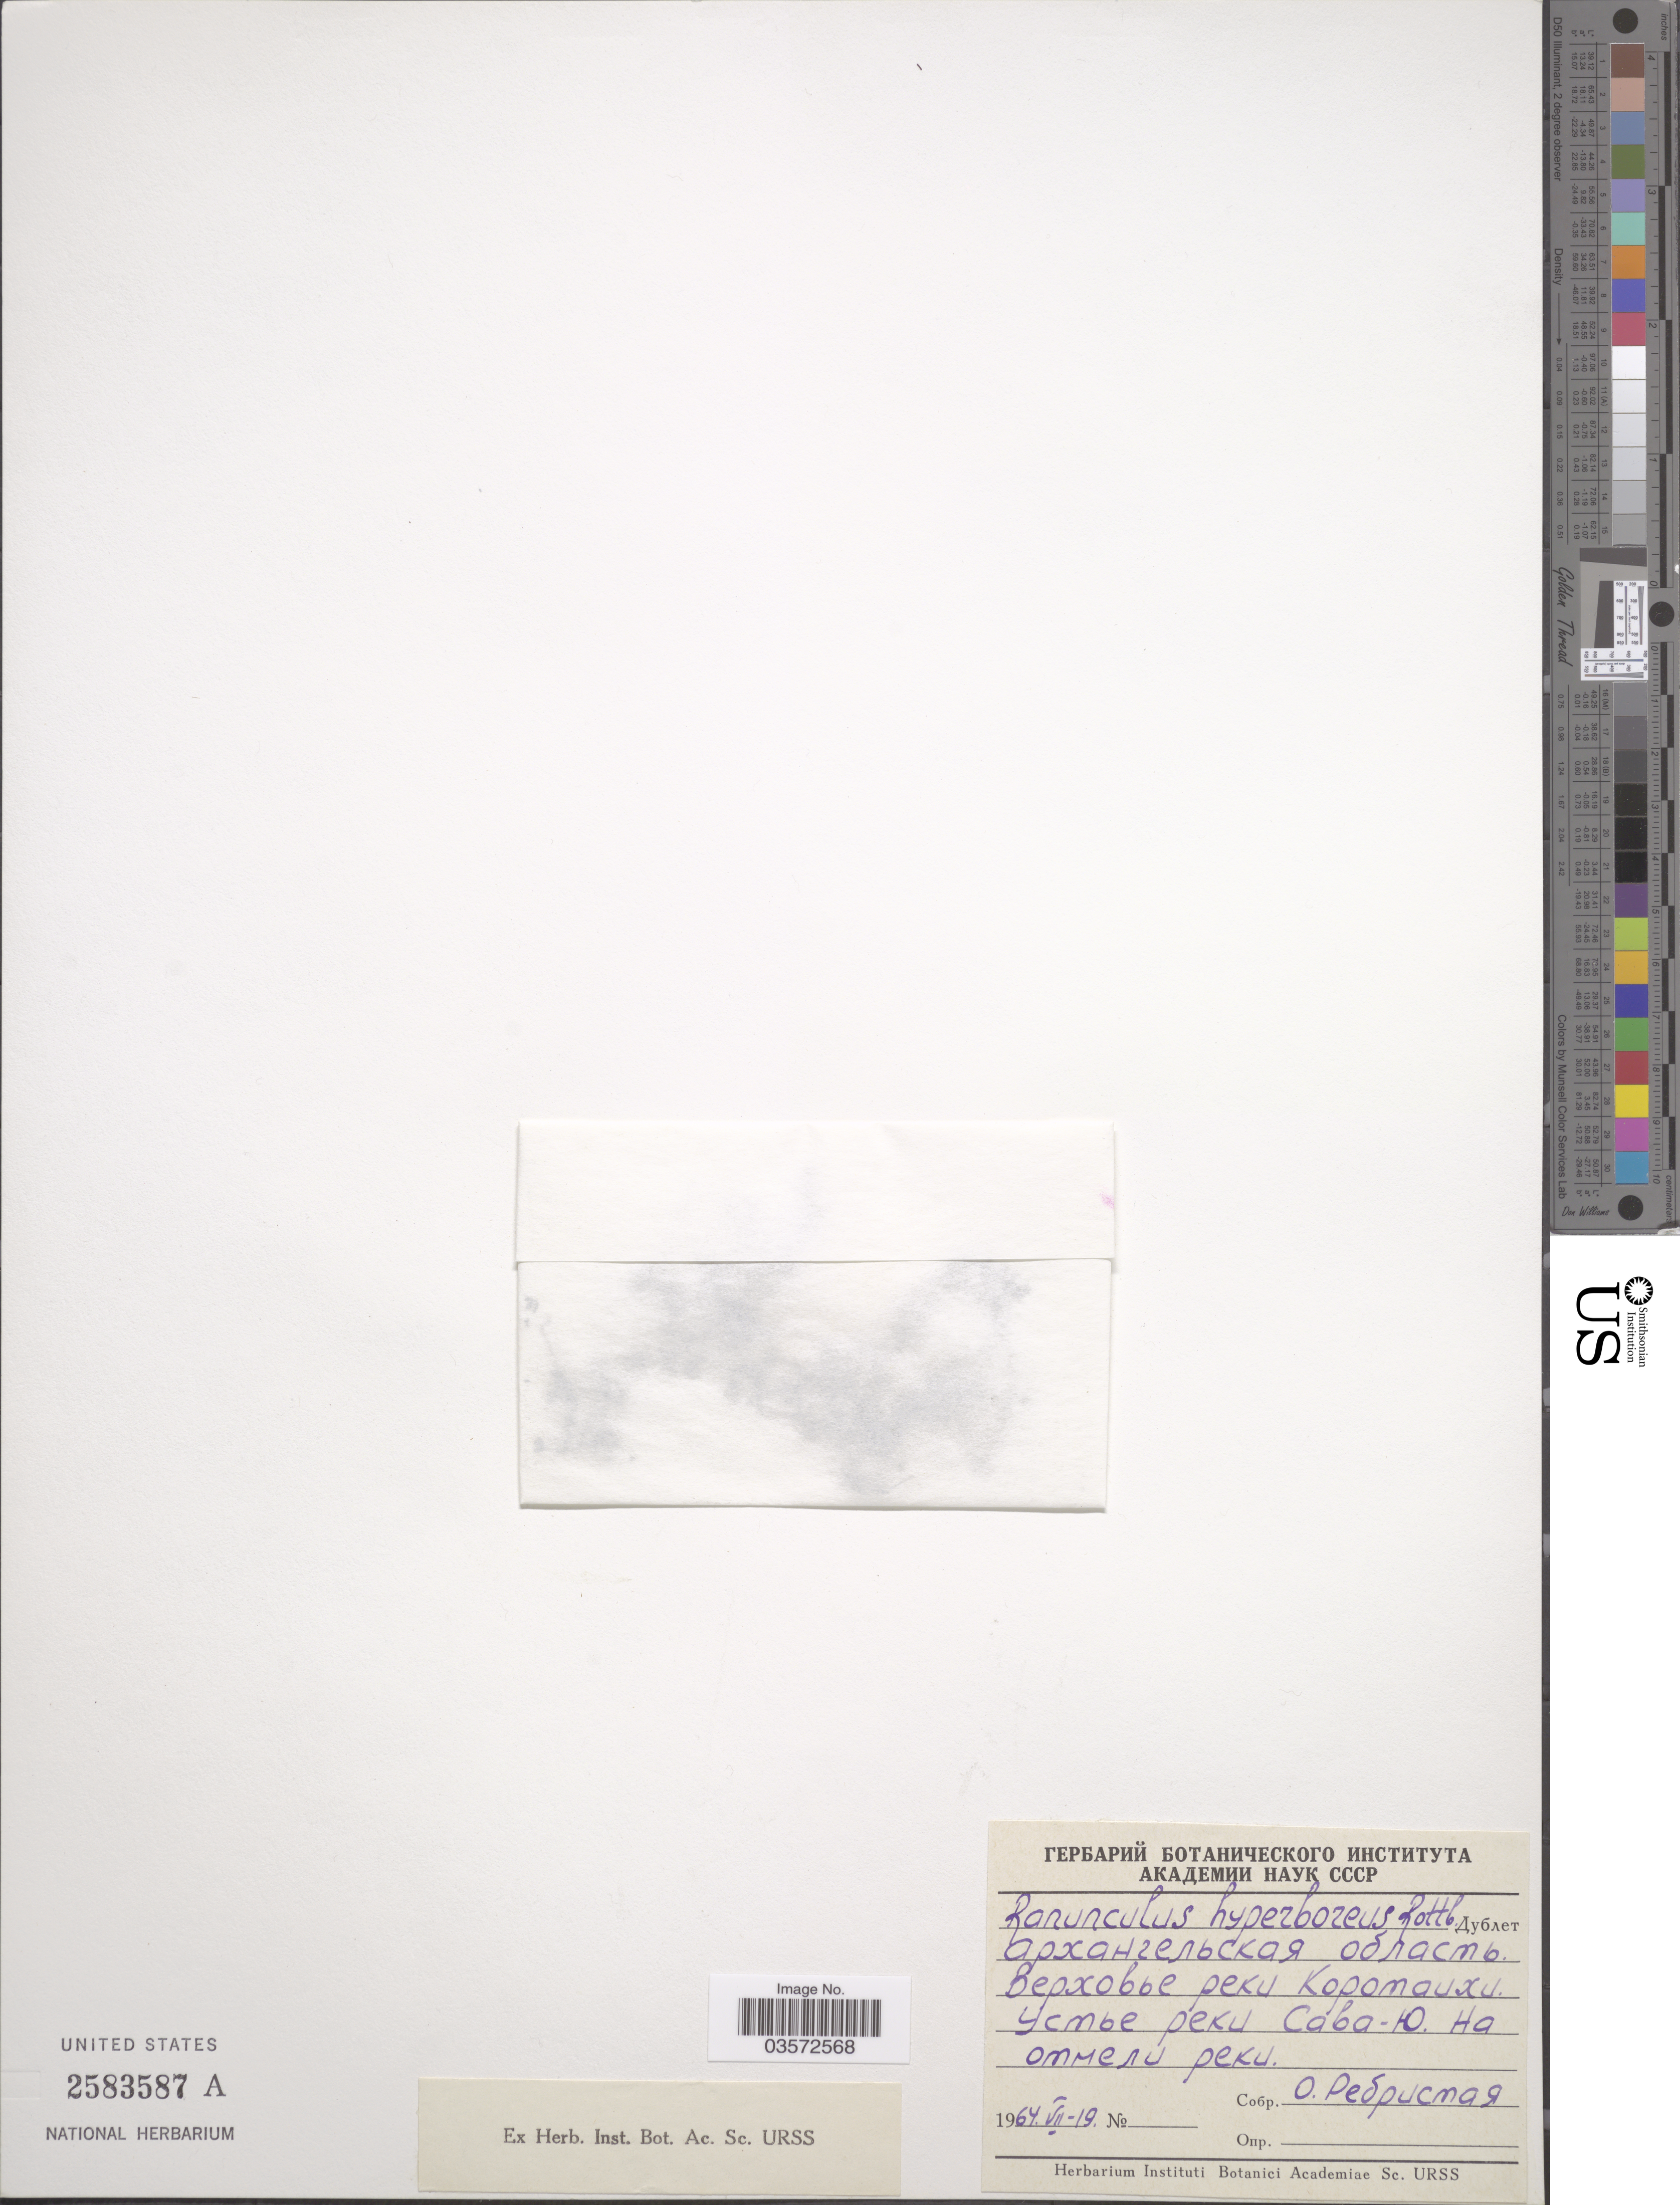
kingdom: Plantae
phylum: Tracheophyta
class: Magnoliopsida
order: Ranunculales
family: Ranunculaceae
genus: Ranunculus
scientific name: Ranunculus hyperboreus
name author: Rottb.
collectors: O. Rebristaya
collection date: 1964-07-19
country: Russian Federation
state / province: Arkhangelsk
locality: Headwaters of river Korotaikha, estuary of river Sava-U.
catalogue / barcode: US 2583587A